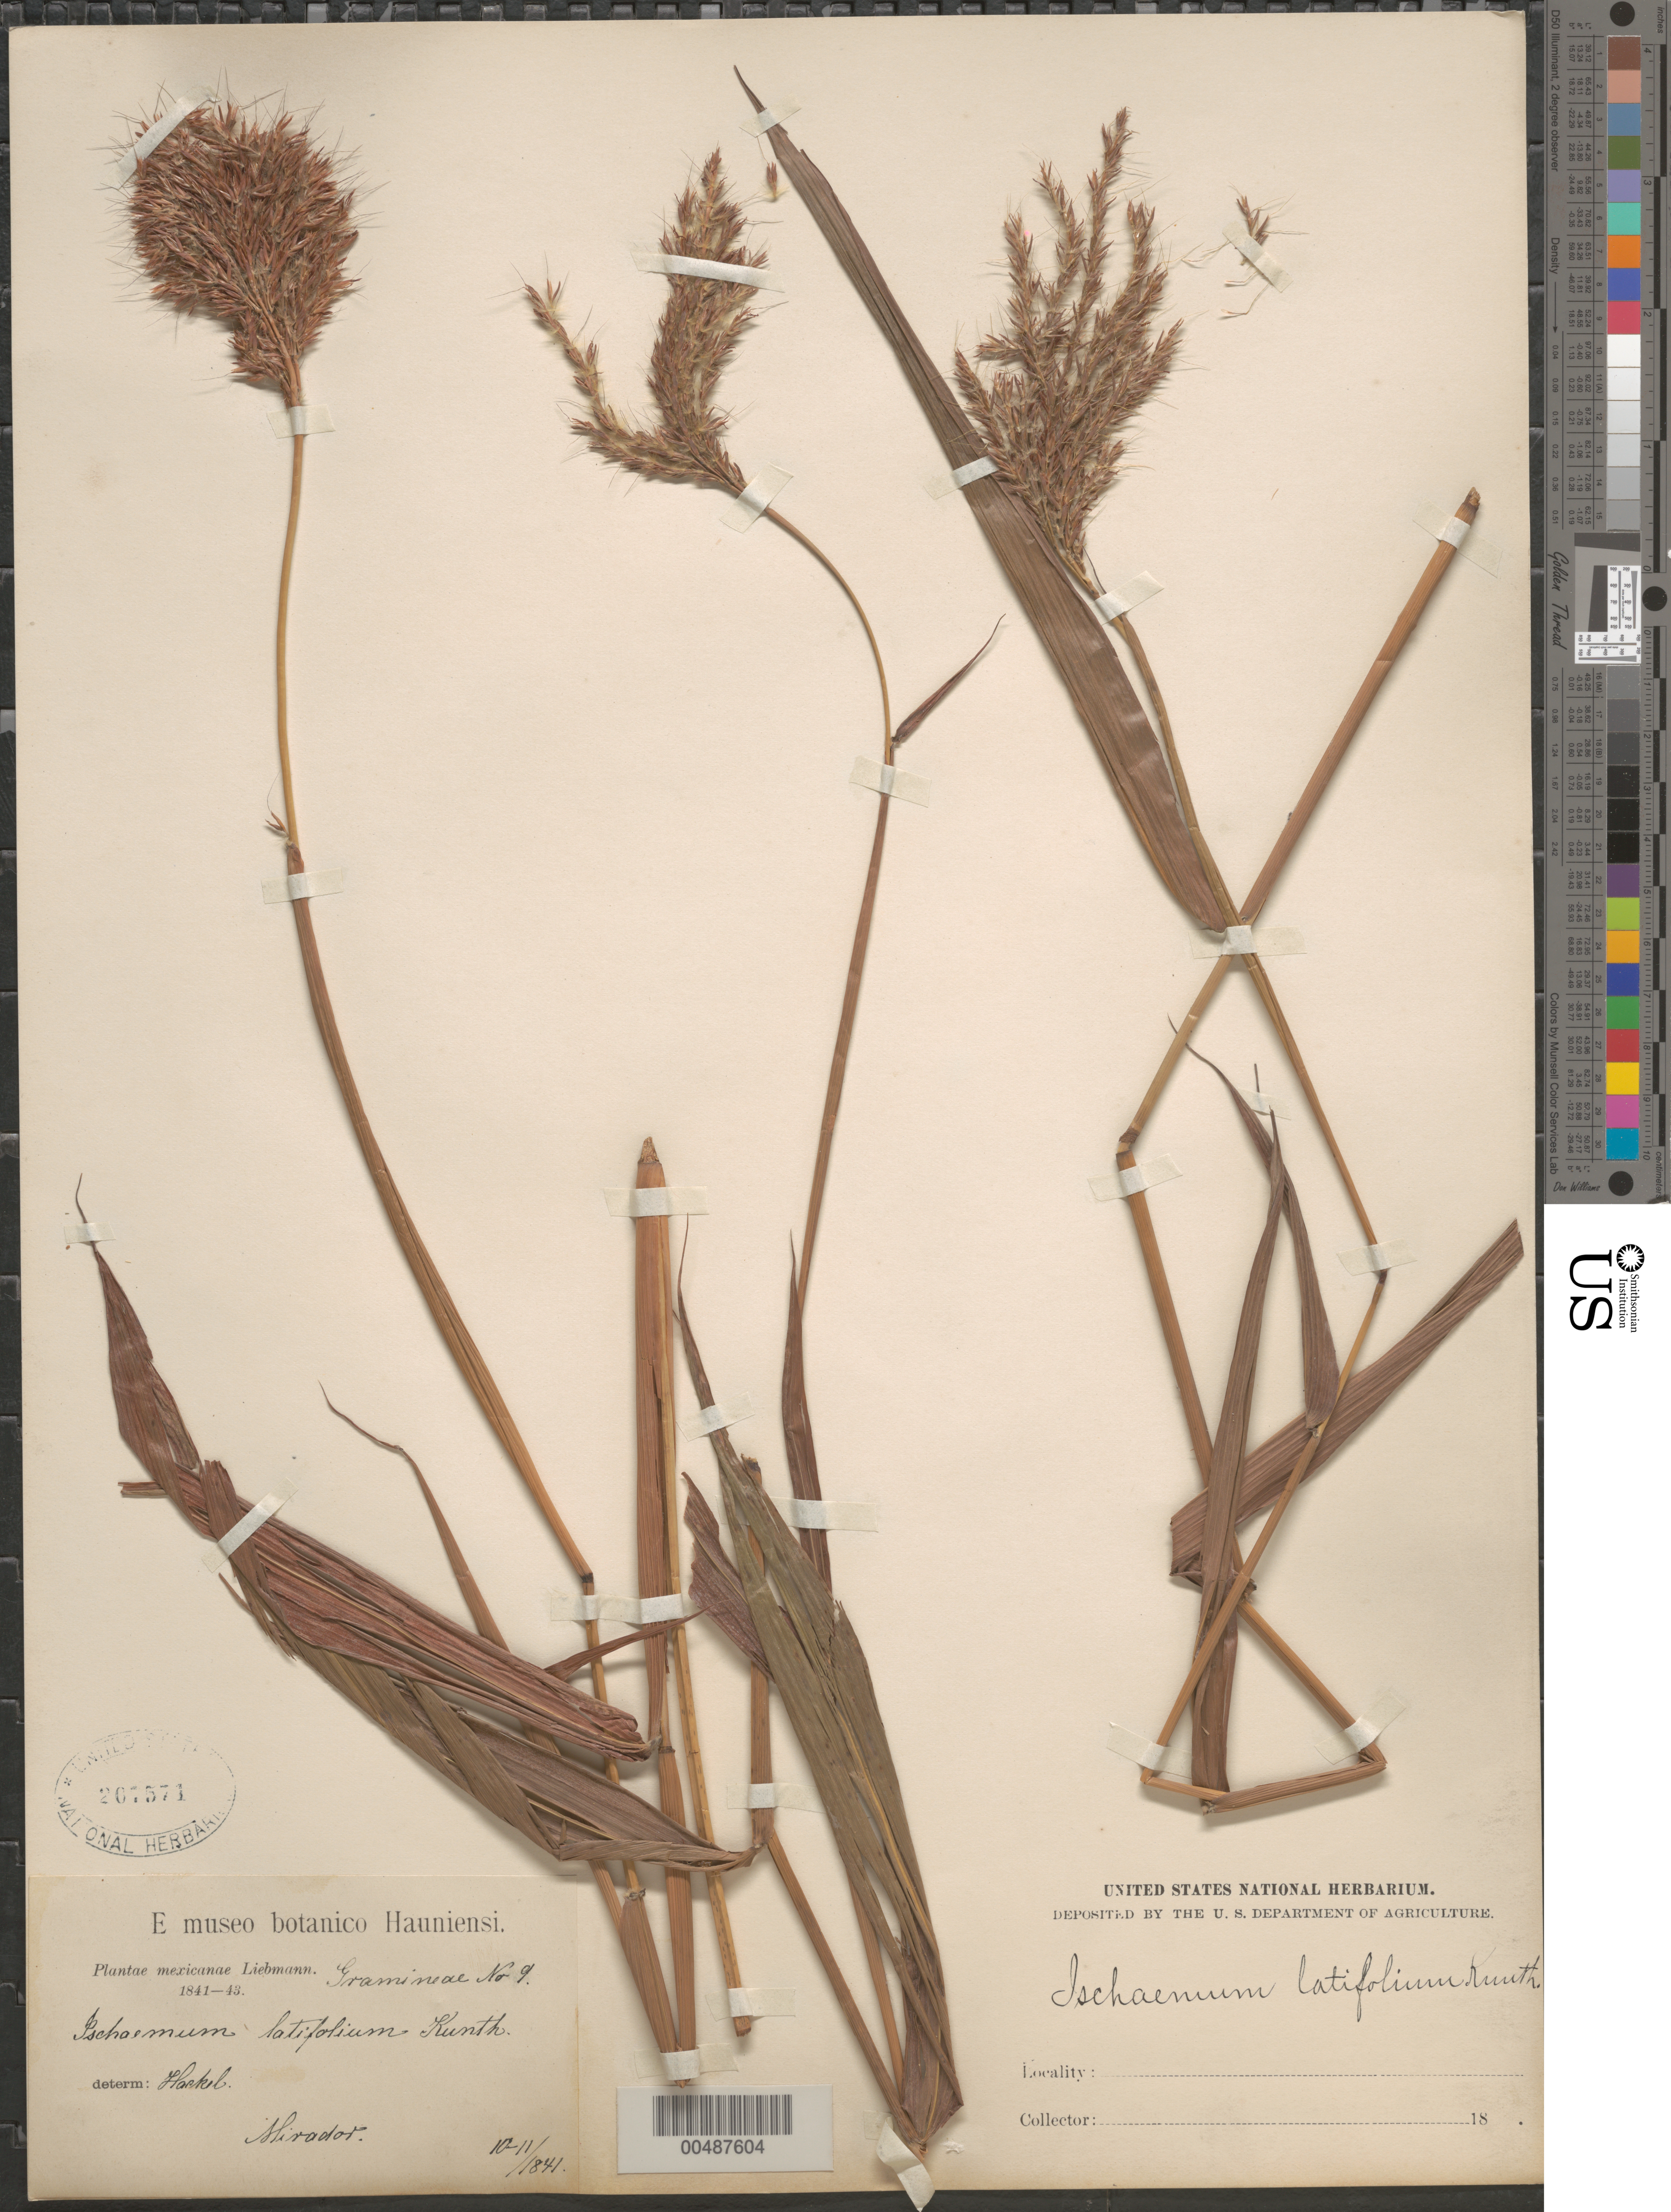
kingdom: Plantae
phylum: Tracheophyta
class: Liliopsida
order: Poales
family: Poaceae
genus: Ischaemum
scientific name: Ischaemum latifolium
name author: (Spreng.) Kunth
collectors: F. M. Liebmann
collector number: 9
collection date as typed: Oct 1841 to -- Nov 1841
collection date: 1841-10/1841-11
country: Mexico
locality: Mirador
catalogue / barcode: US 207571